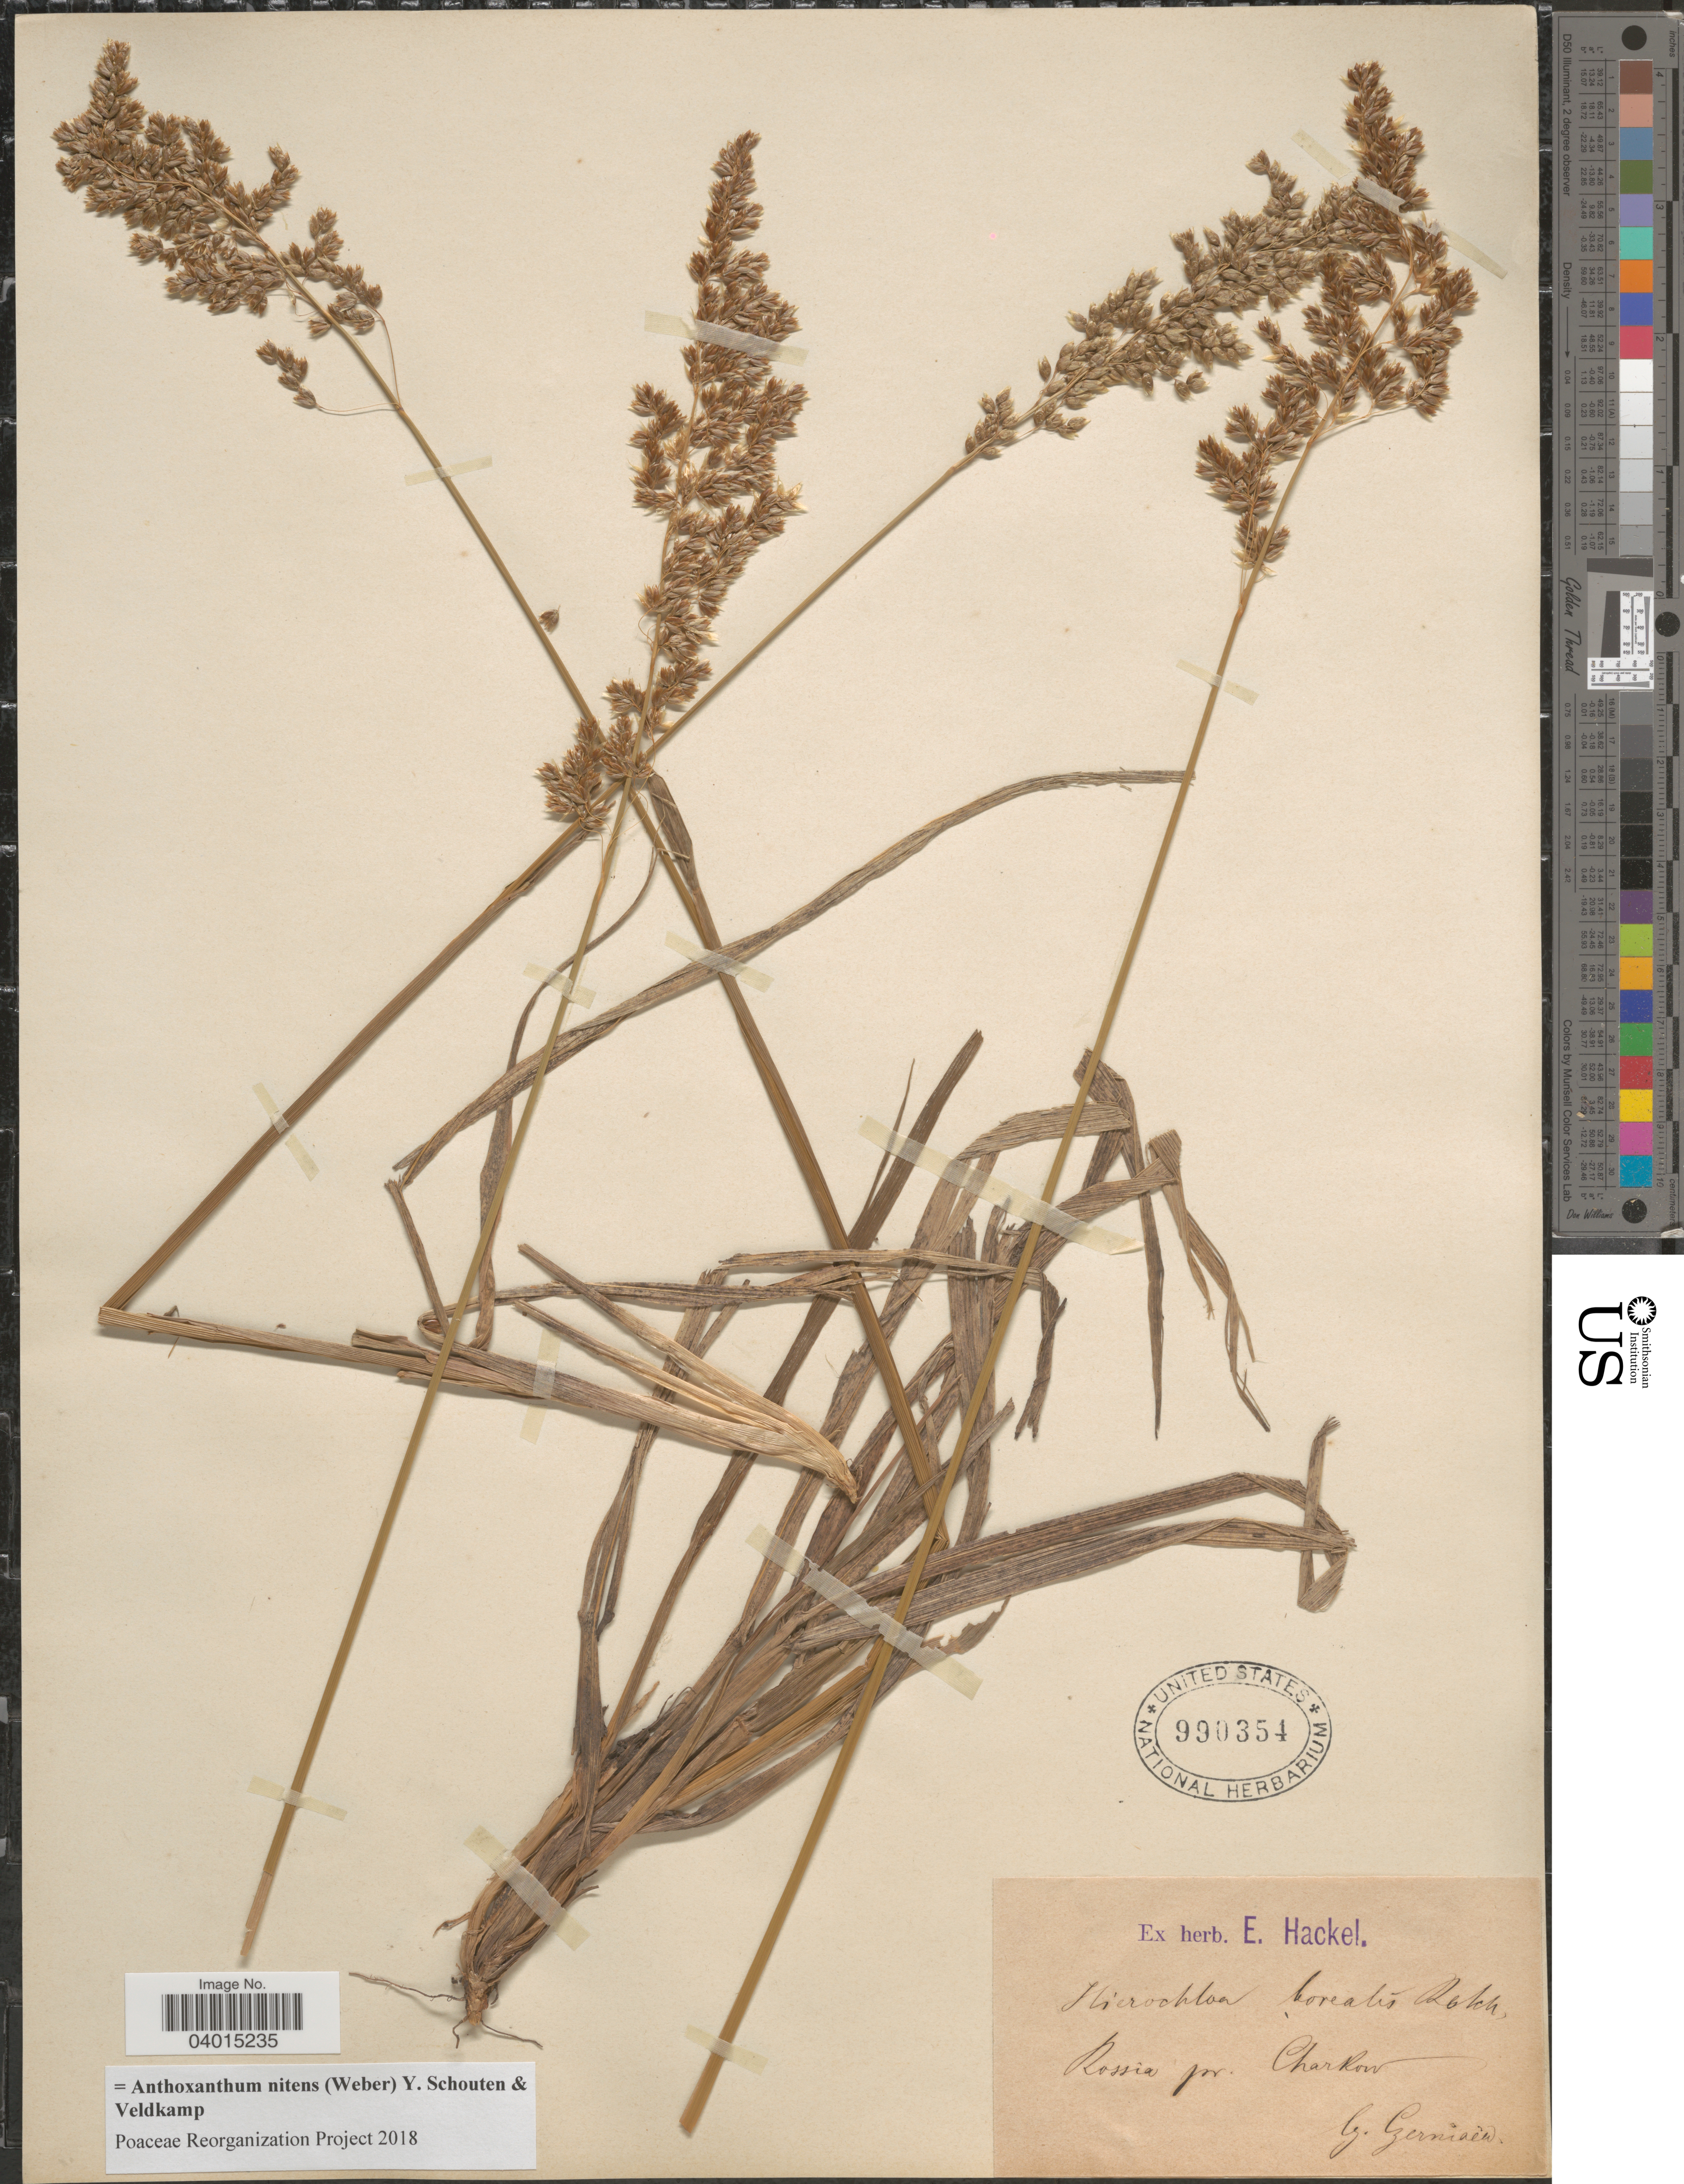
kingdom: Plantae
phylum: Tracheophyta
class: Liliopsida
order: Poales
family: Poaceae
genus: Anthoxanthum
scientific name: Anthoxanthum nitens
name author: (G.H. Weber) R.T.A. Schouten & Veldkamp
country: Ukraine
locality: Rossia pr. Charkow.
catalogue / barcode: US 990354